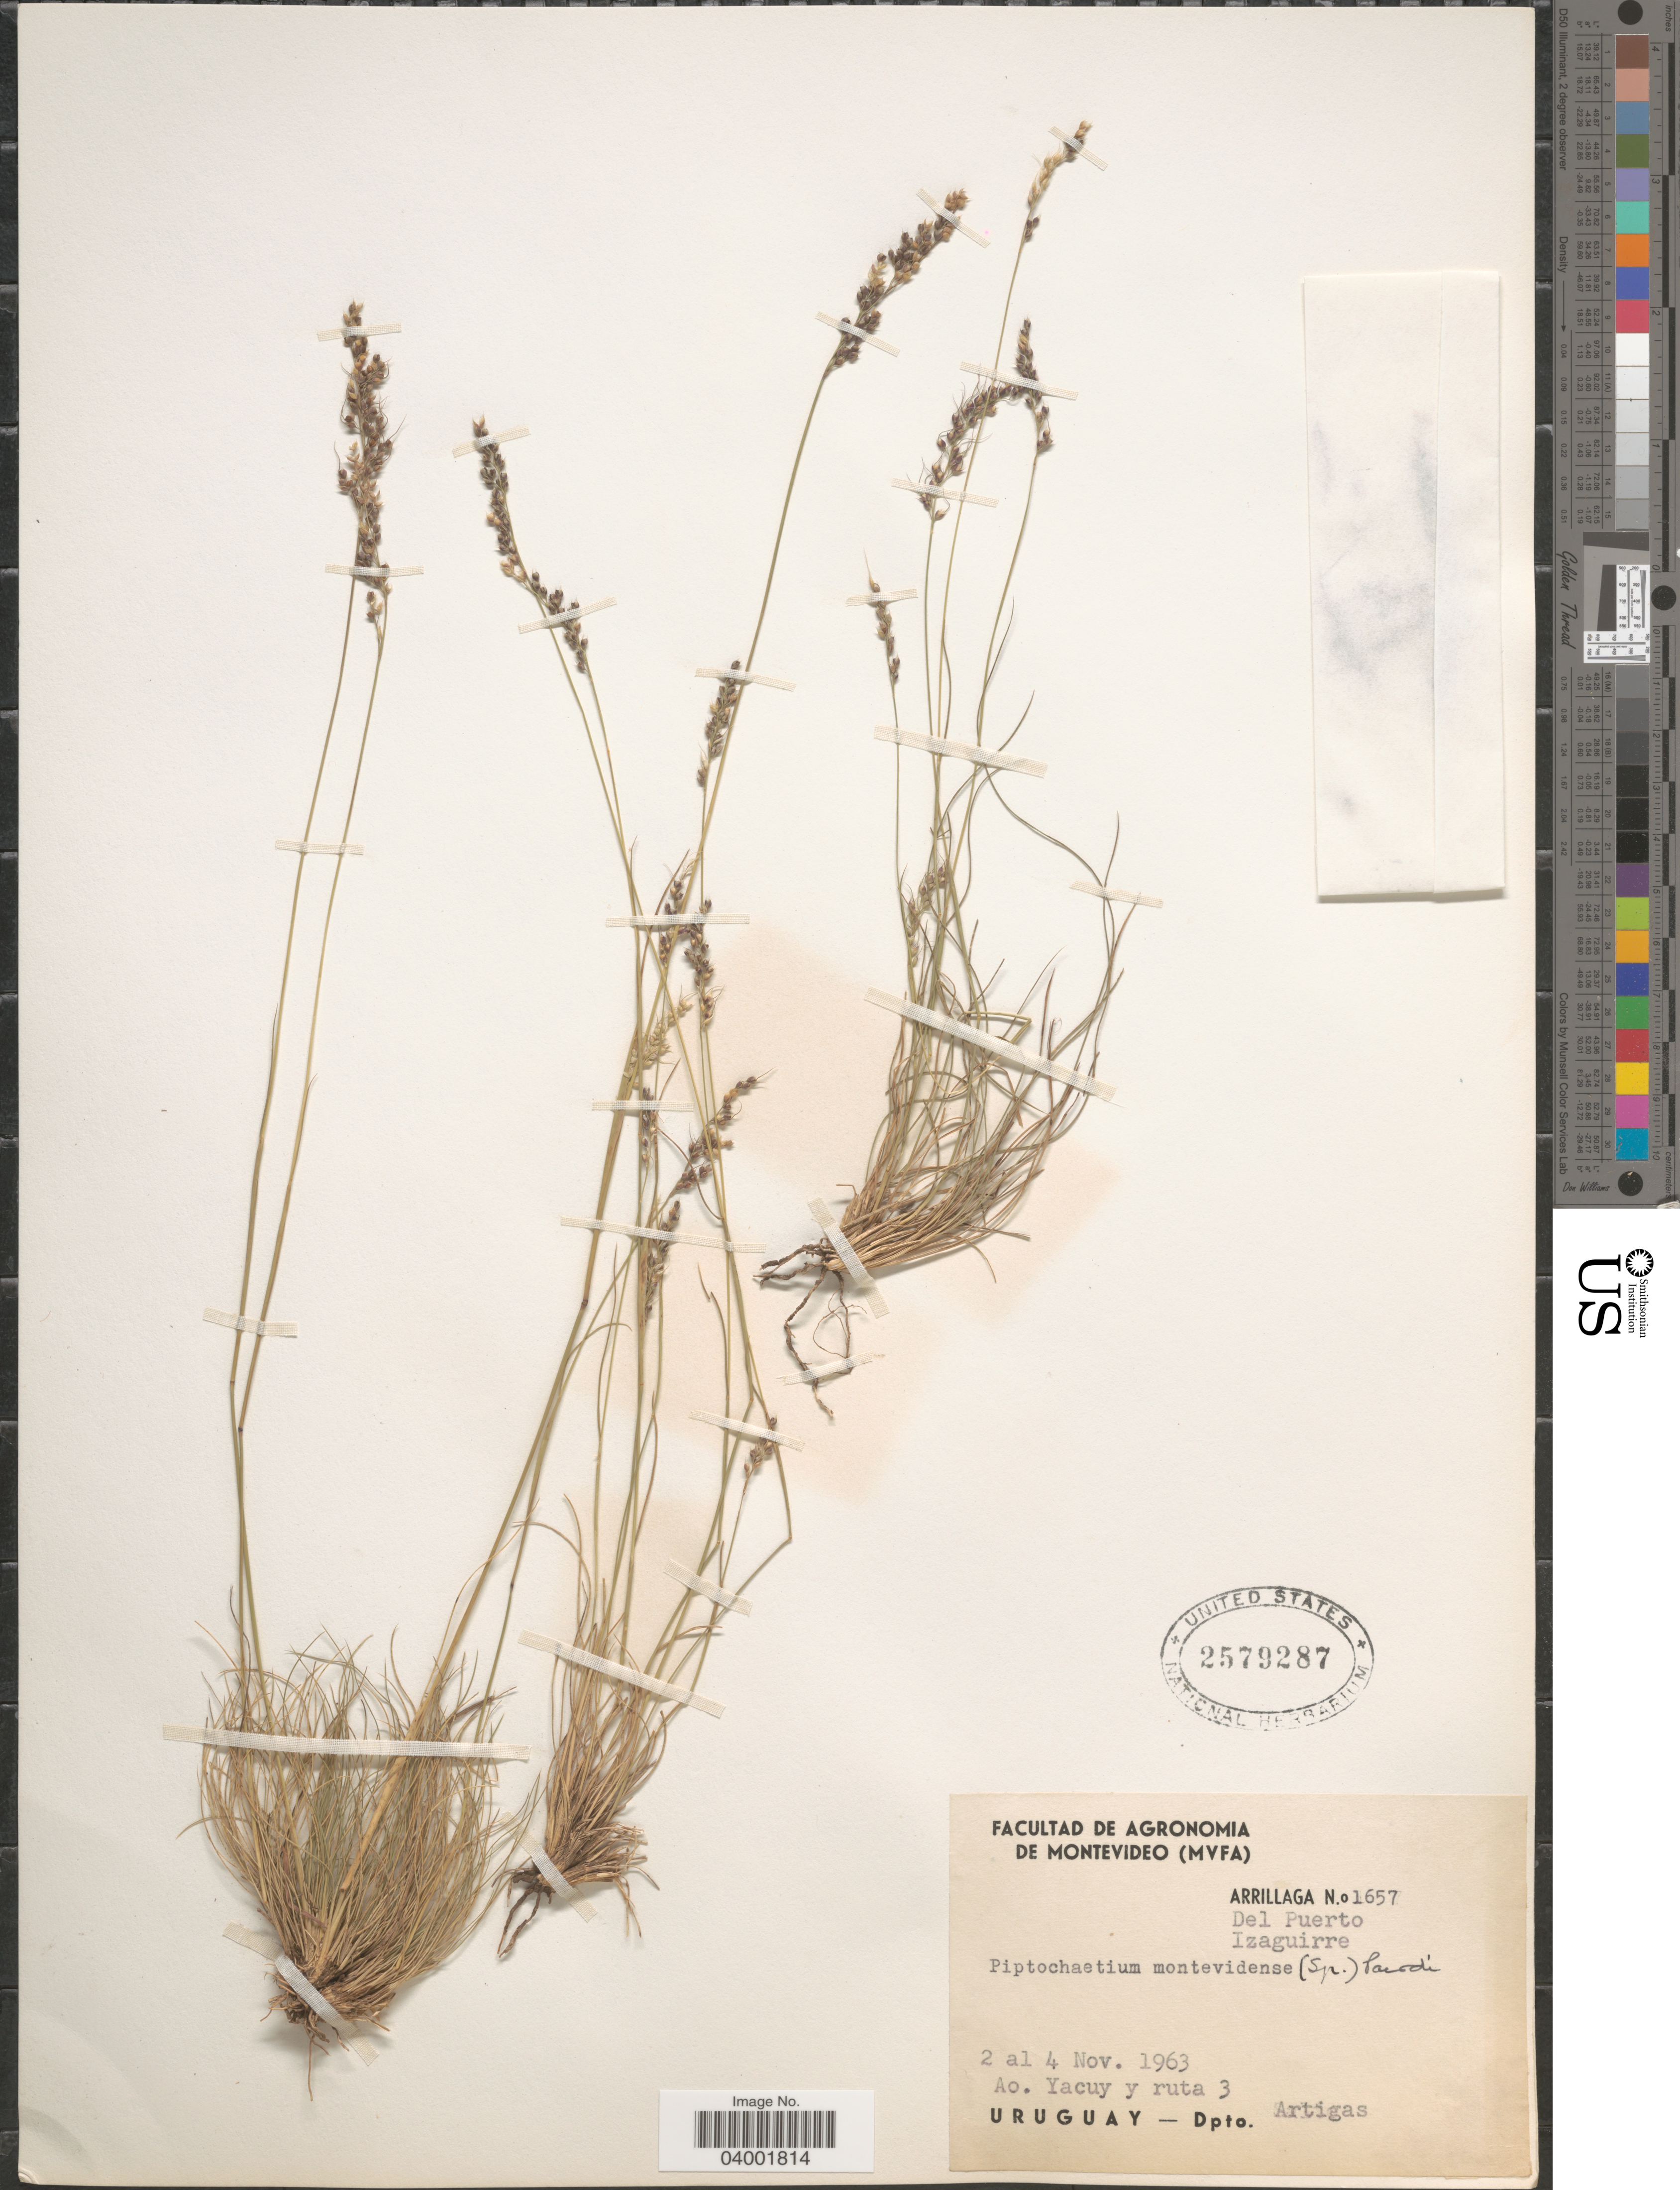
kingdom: Plantae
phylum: Tracheophyta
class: Liliopsida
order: Poales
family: Poaceae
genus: Piptochaetium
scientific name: Piptochaetium montevidense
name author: (Spreng.) Parodi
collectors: Arrillaga, Del Puerto & Izaguirre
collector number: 1657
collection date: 1963-11-02/1963-11-04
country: Uruguay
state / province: Artigas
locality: Ao. Yacuy y ruta 3. Dpto. Artigas.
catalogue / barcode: US 2579287